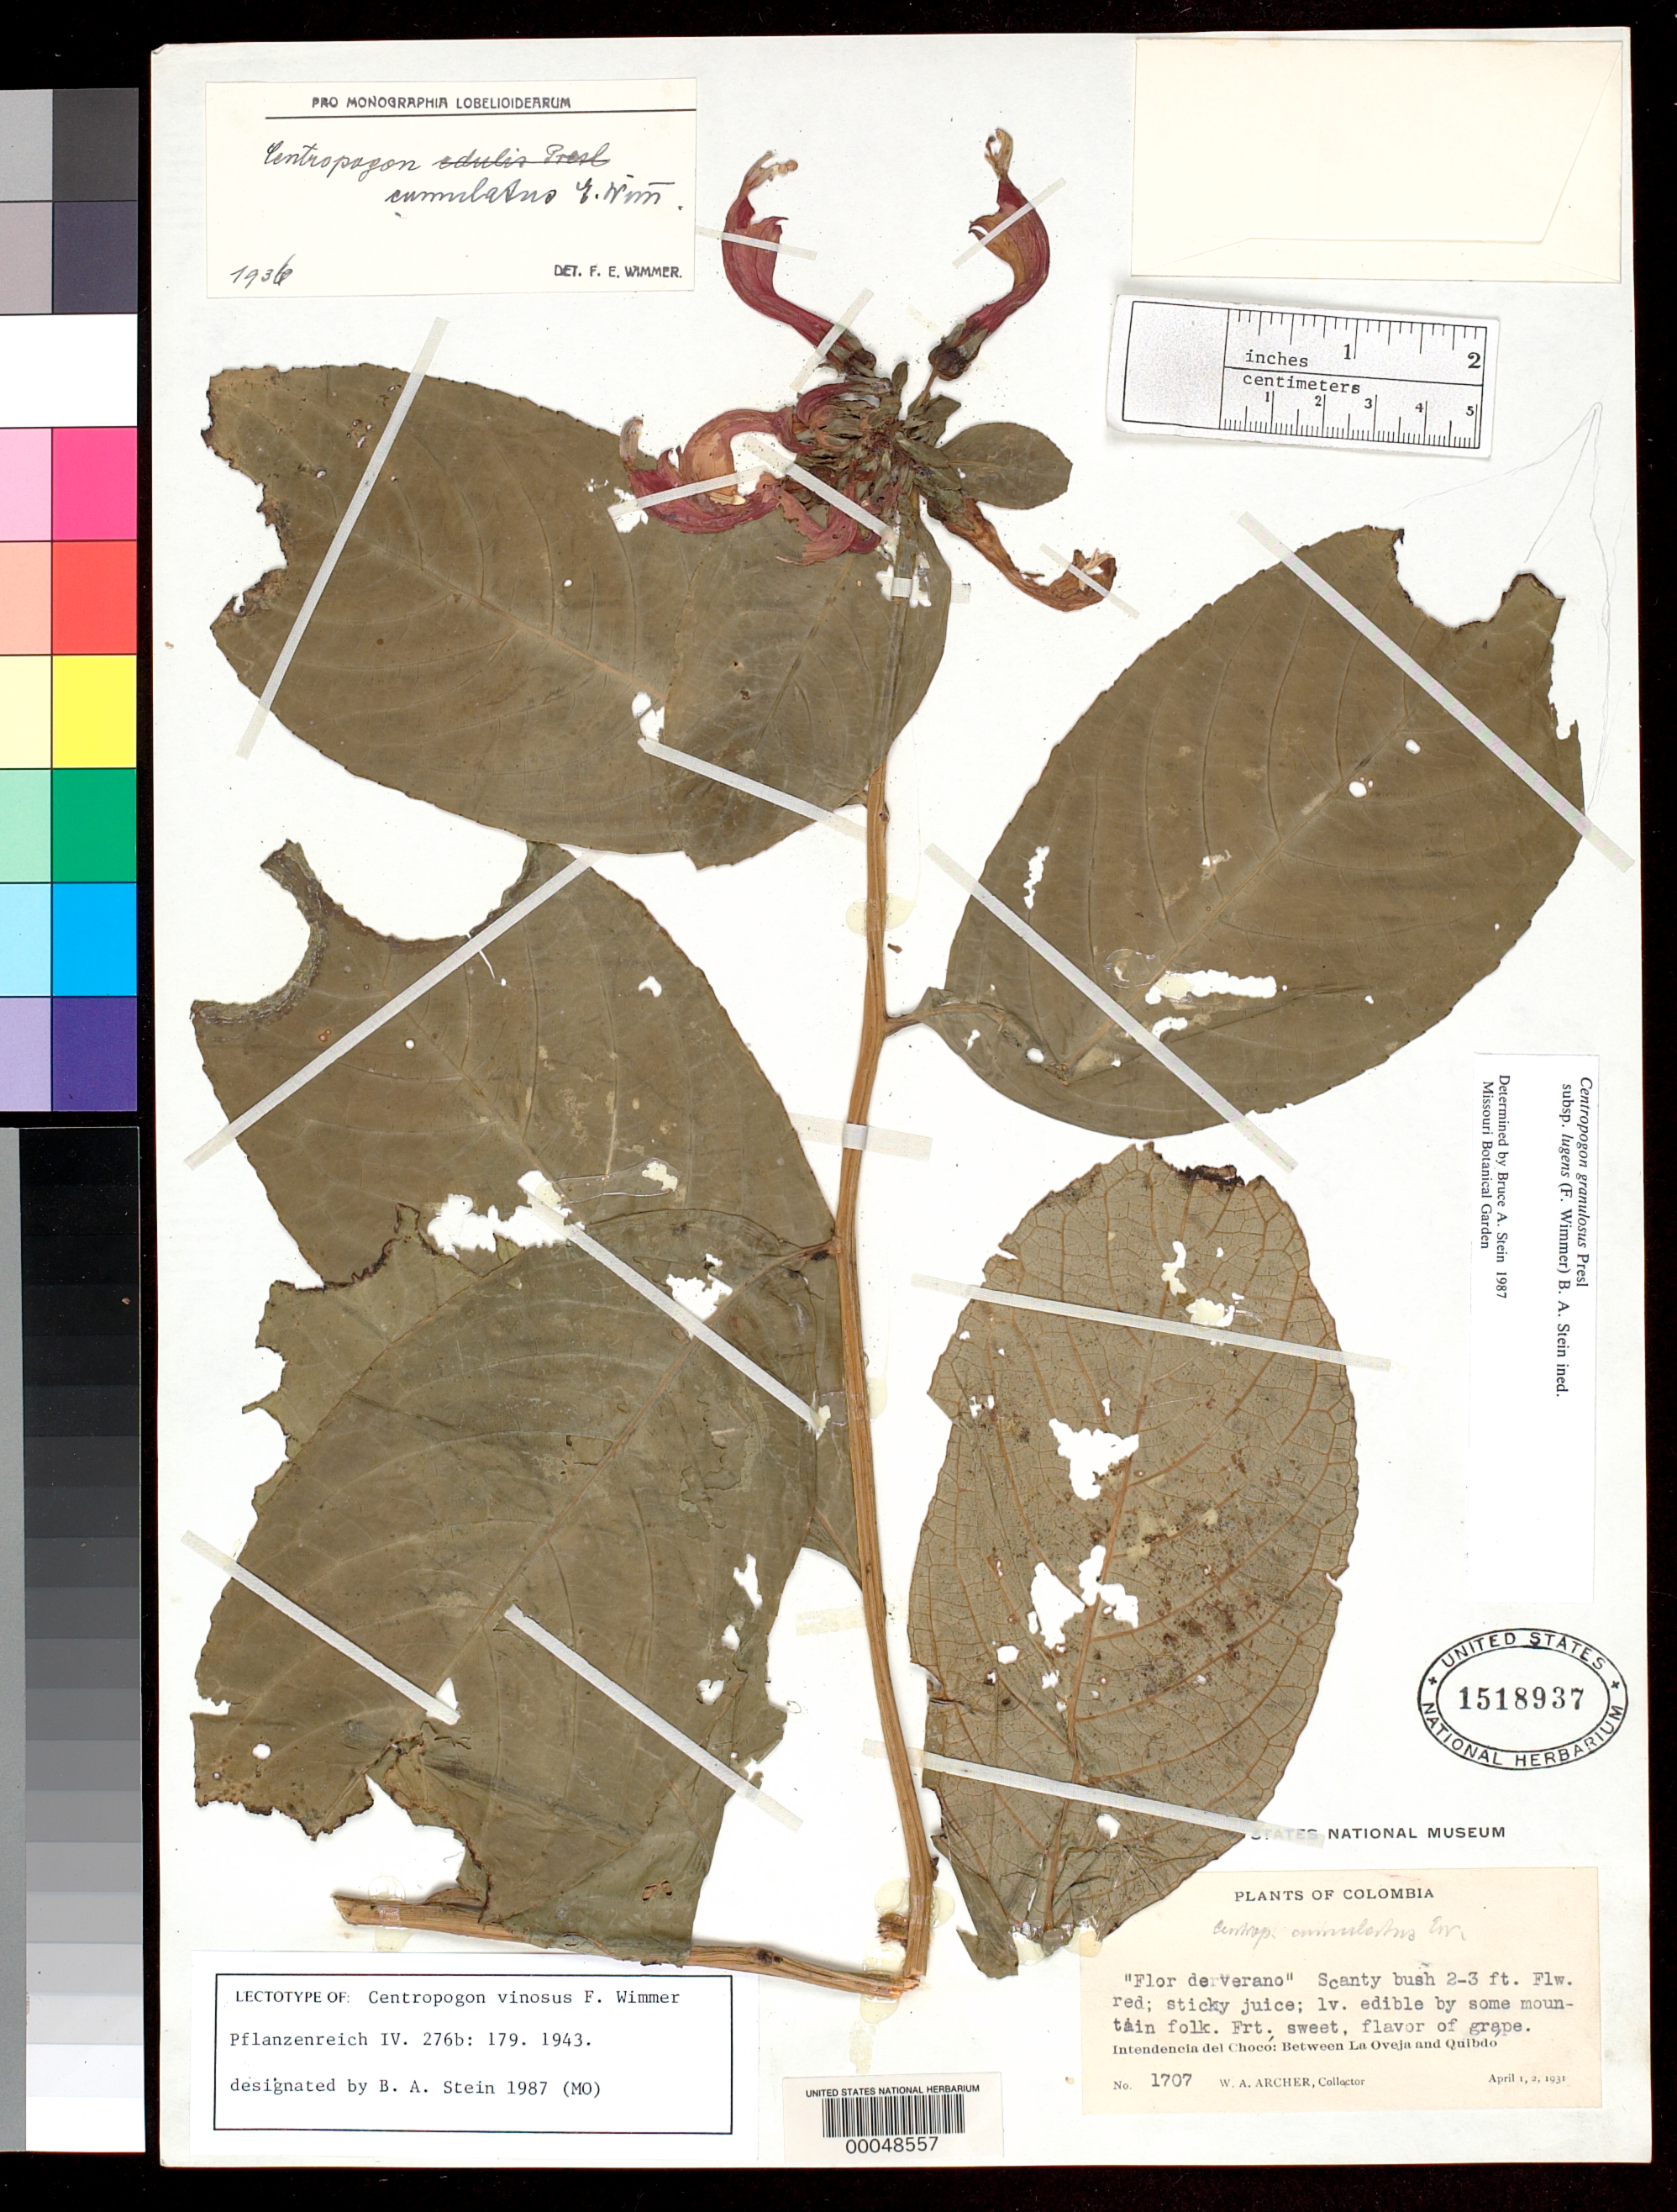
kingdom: Plantae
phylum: Tracheophyta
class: Magnoliopsida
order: Asterales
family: Campanulaceae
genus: Centropogon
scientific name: Centropogon vinosus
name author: E. Wimm. in Engl.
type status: Lectotype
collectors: W. A. Archer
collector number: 1707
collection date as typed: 01 Apr 1931 to 02 Apr 1931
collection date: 1931-04-01/1931-04-02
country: Colombia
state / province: Chocó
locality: Between La Oveja and Quibdo.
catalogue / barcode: US 1518937